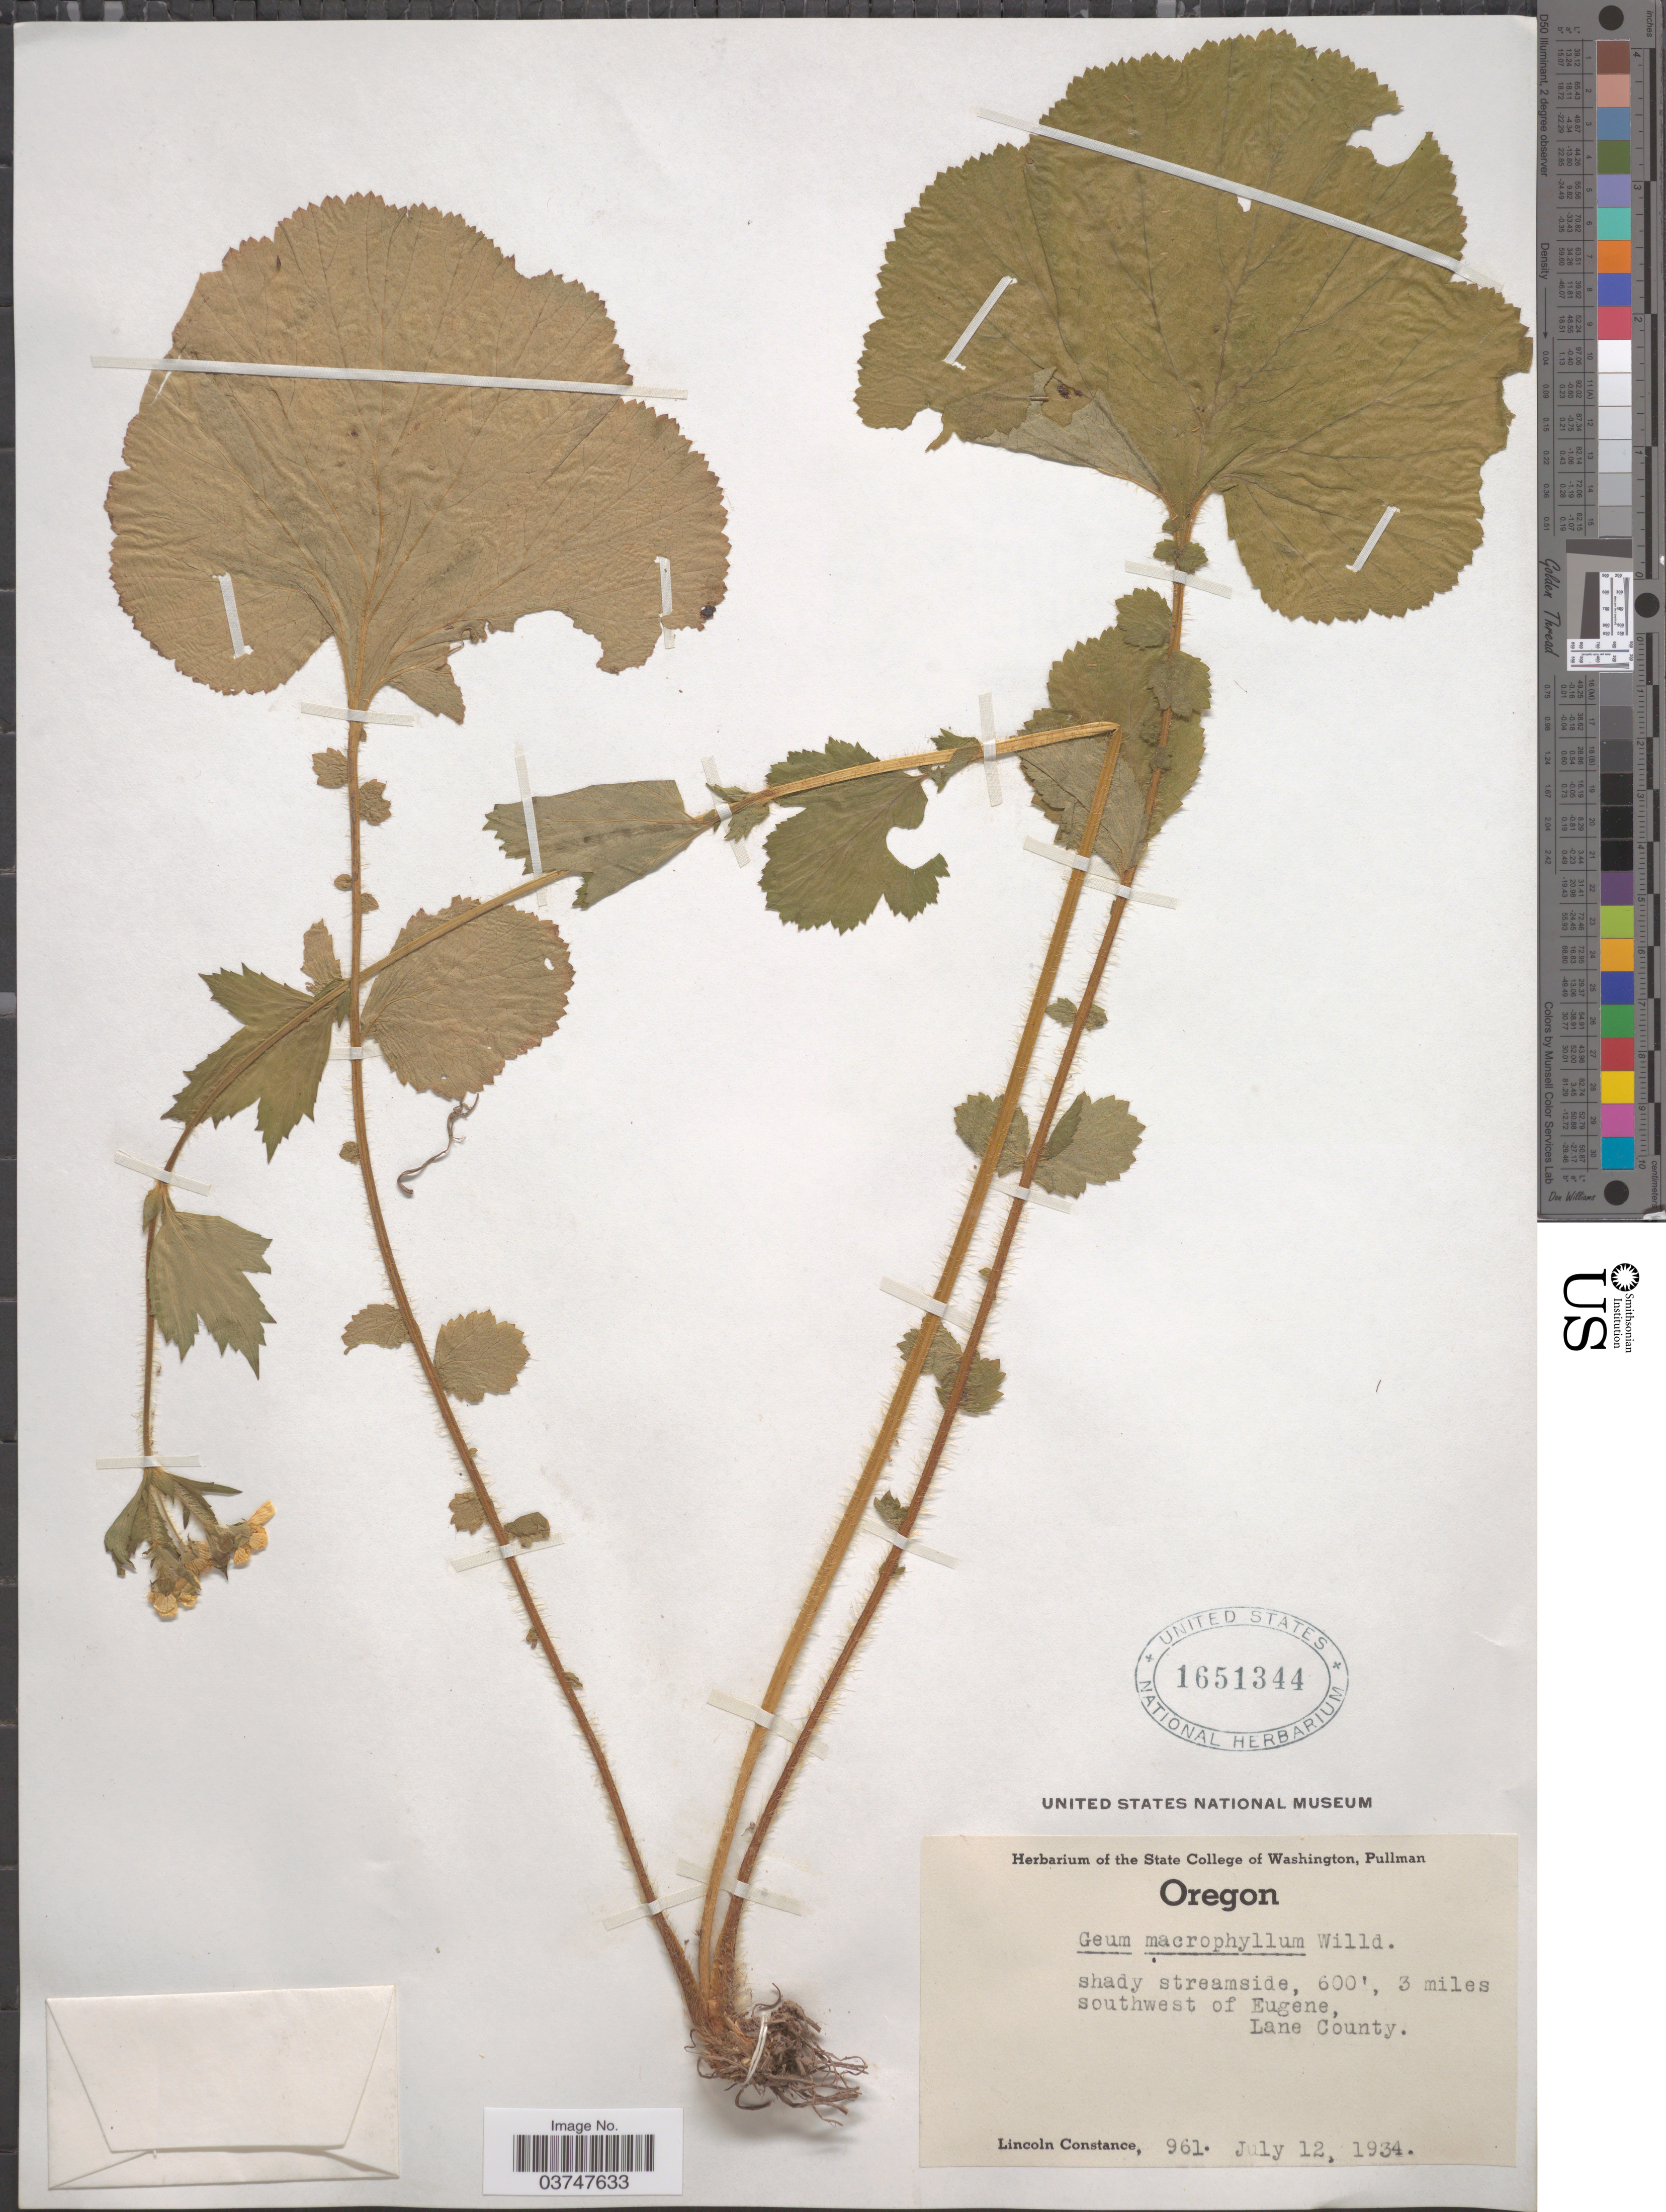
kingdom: Plantae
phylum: Tracheophyta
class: Magnoliopsida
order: Rosales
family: Rosaceae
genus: Geum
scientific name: Geum macrophyllum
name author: Willd.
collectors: L. Constance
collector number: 961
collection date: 1934-07-12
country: United States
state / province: Oregon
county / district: Lane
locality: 3 miles southwest of Eugene, Lane County.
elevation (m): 183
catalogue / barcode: US 1651344